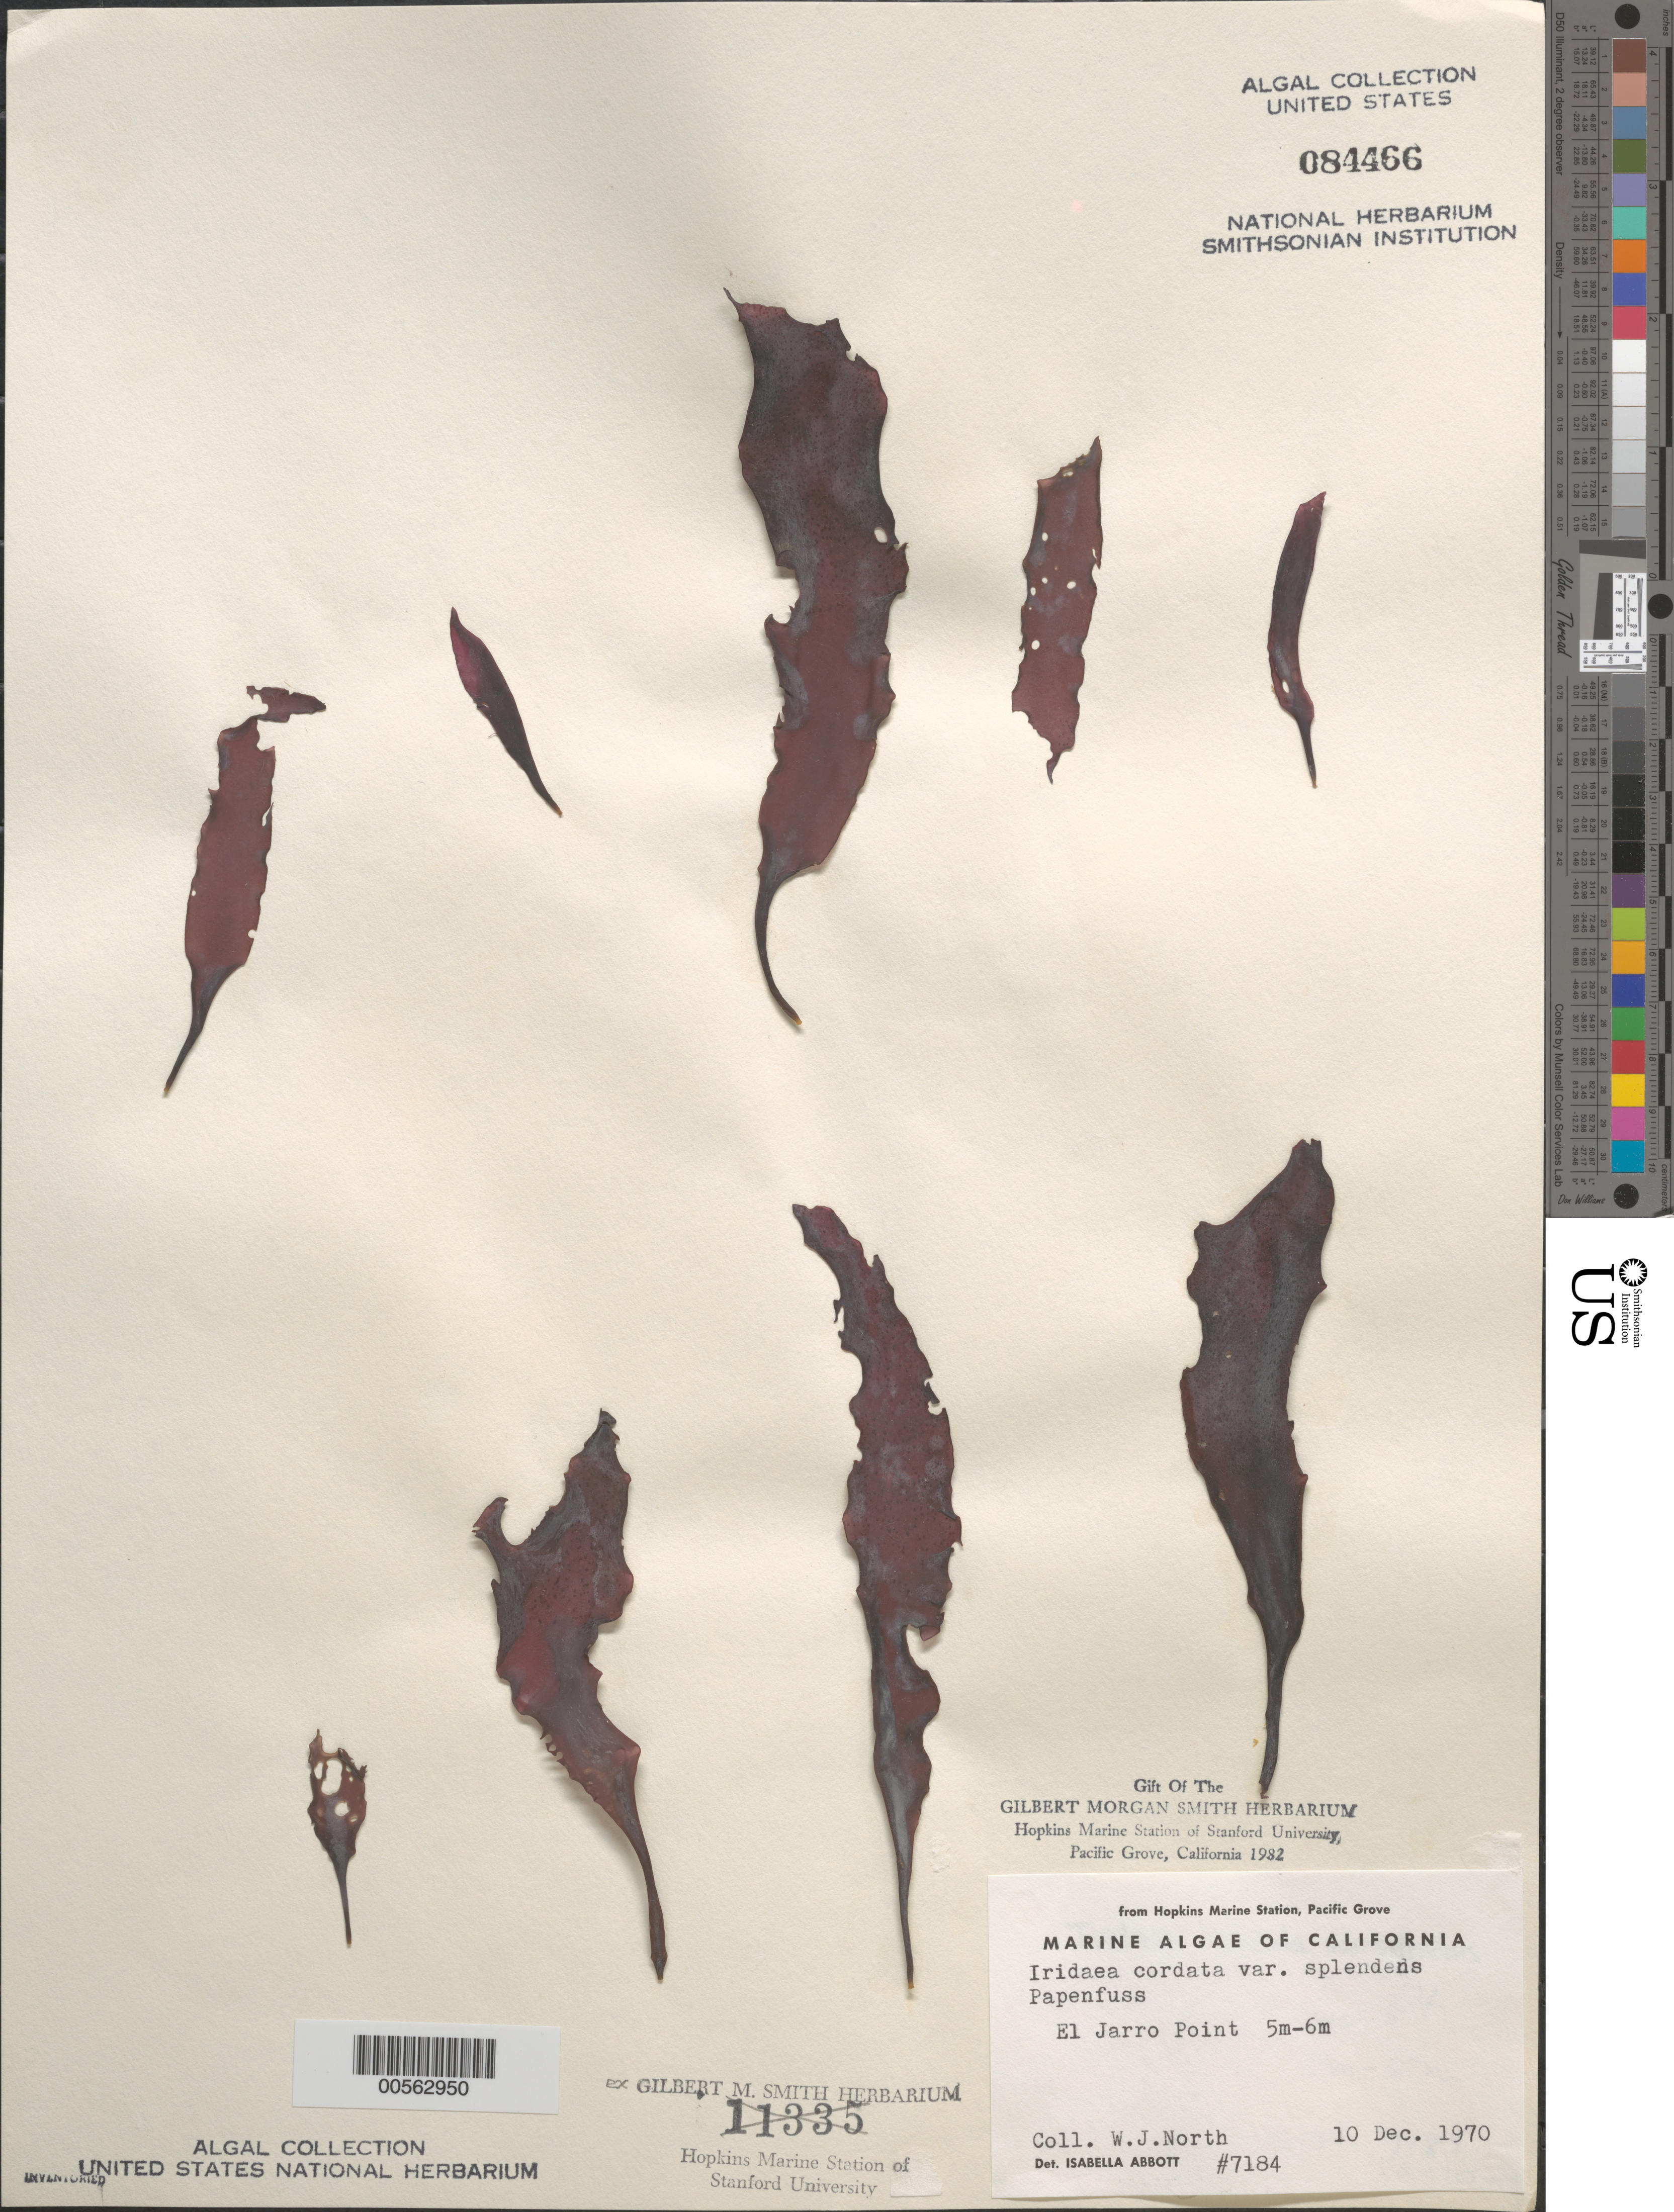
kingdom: Plantae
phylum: Rhodophyta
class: Florideophyceae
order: Gigartinales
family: Gigartinaceae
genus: Iridaea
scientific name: Iridaea cordata var. splendens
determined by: Abbott, Isabella A.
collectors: W. North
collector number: IAA 7184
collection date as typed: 10 Dec 1970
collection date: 1970-12-10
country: United States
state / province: California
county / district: Santa Cruz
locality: El Jarro Point (Pt. Jarro), Davenport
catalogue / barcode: US 84466